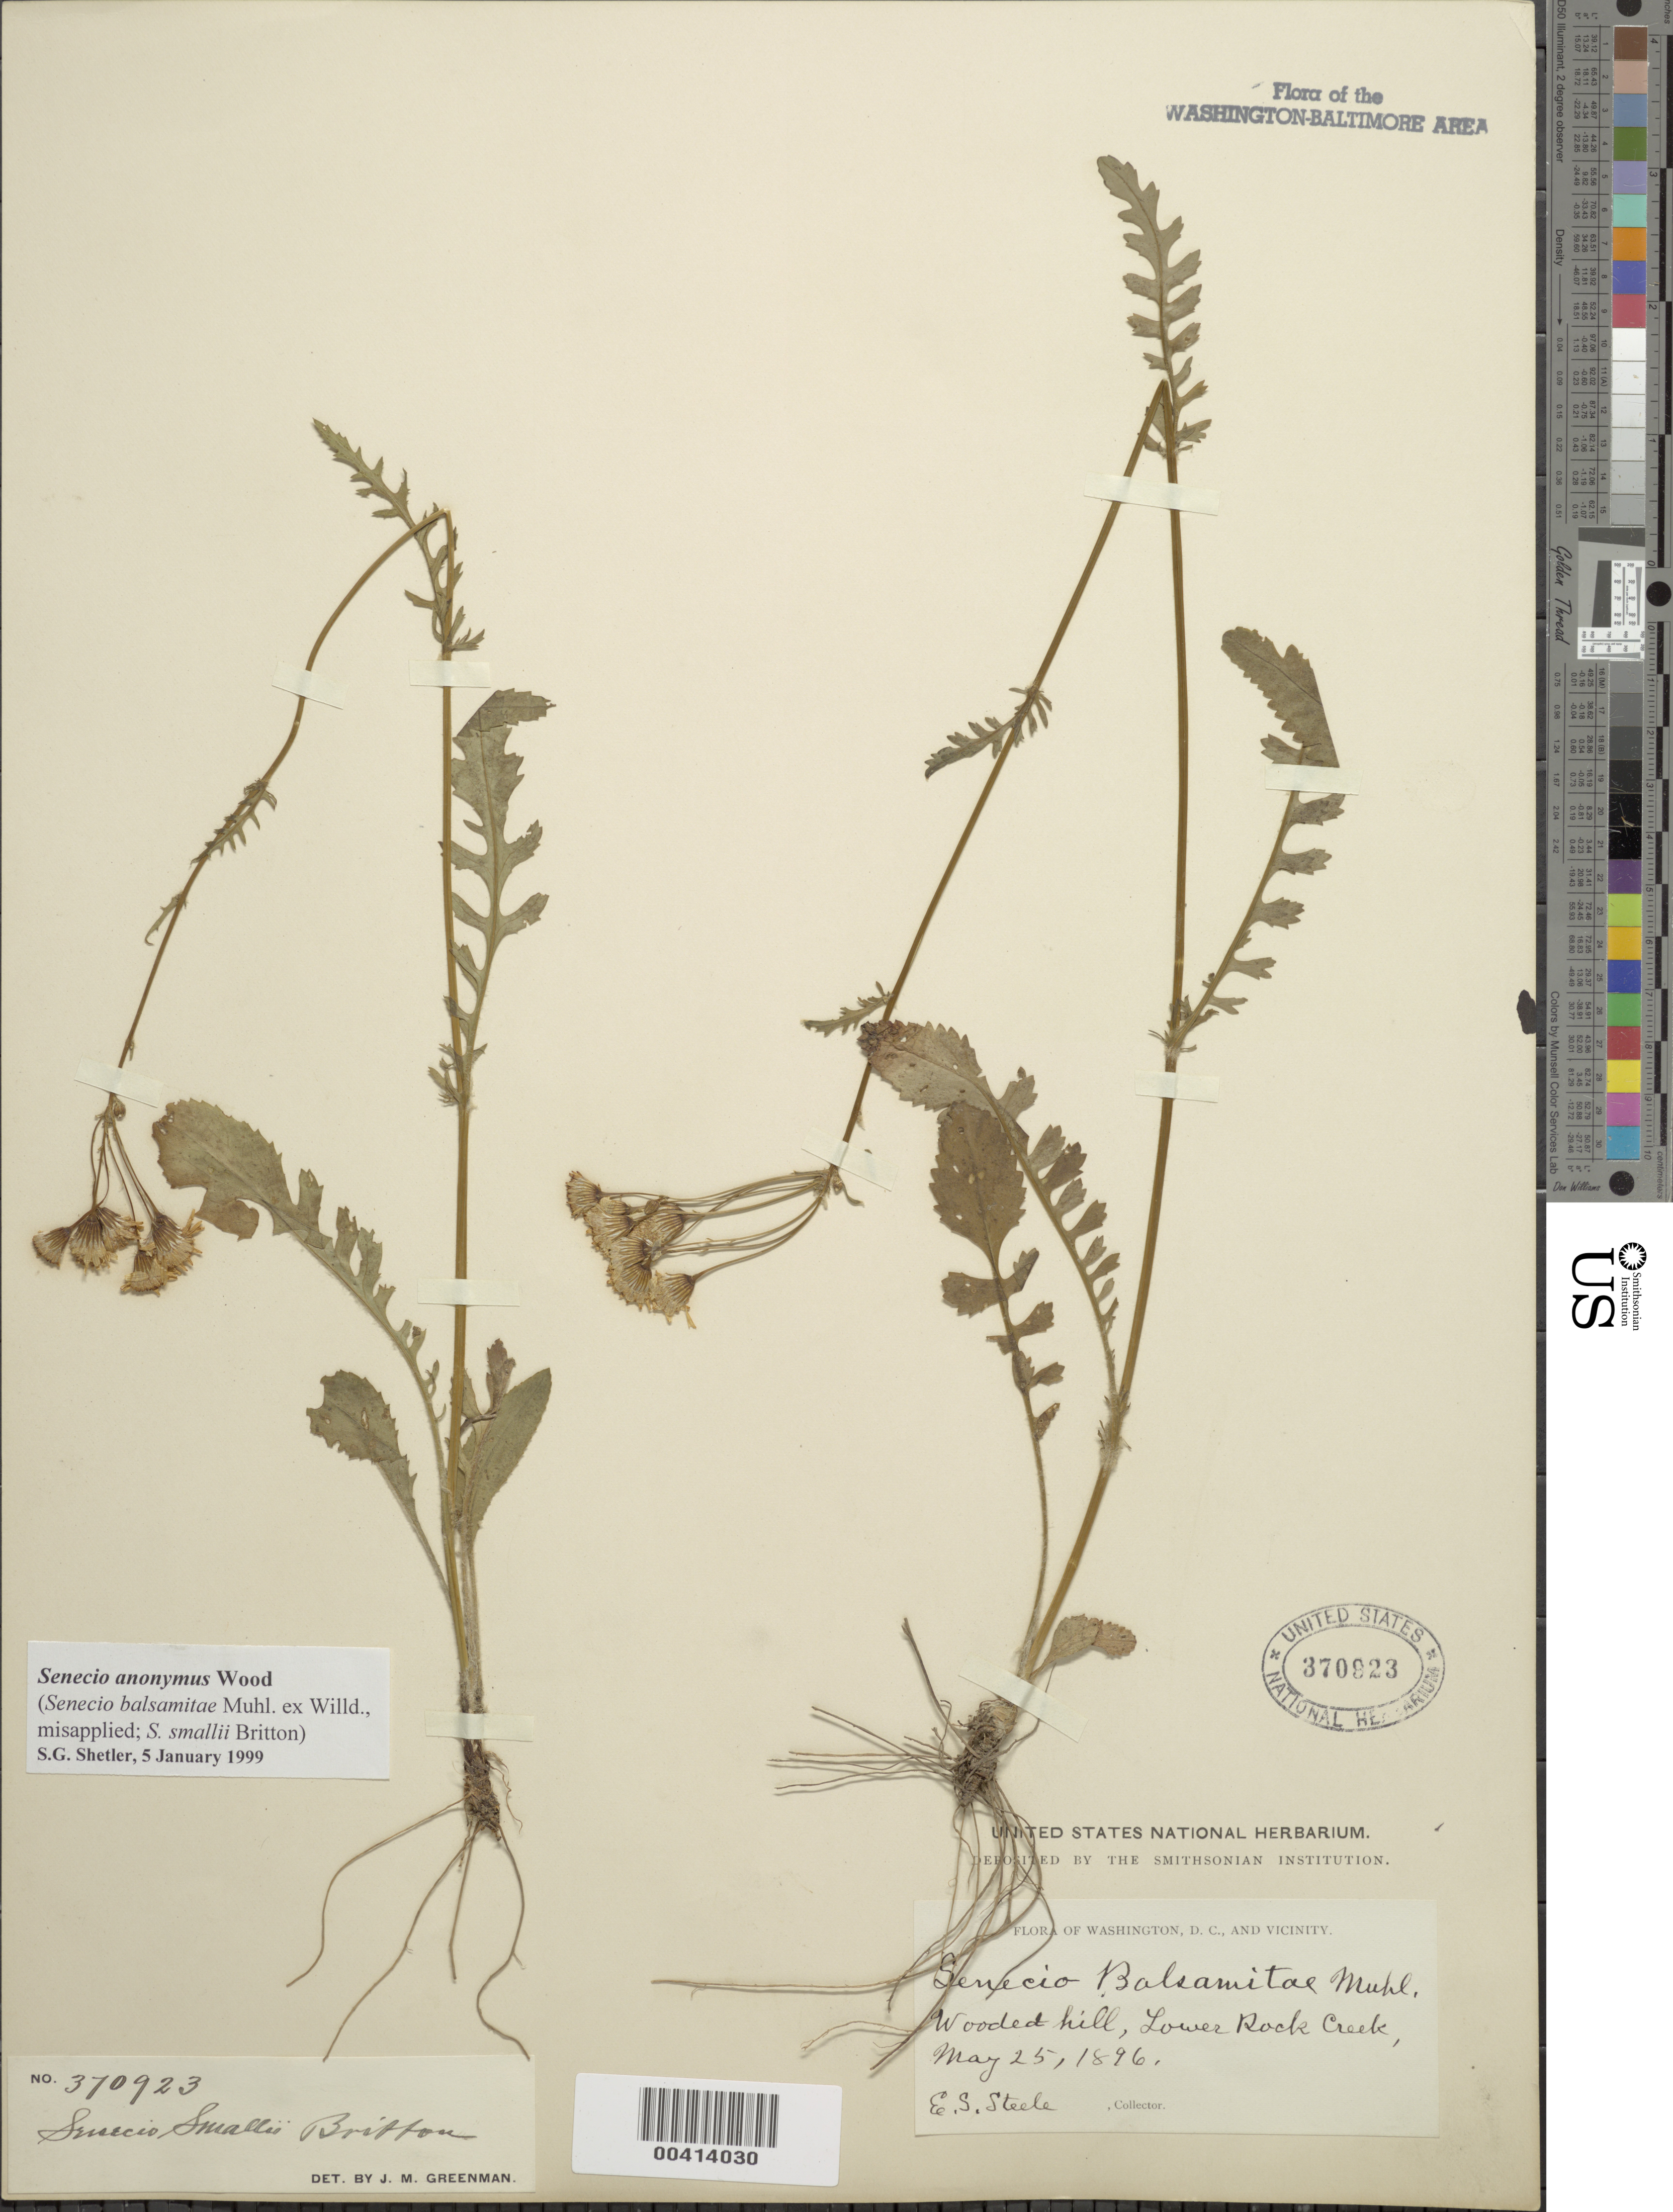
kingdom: Plantae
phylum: Tracheophyta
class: Magnoliopsida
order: Asterales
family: Asteraceae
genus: Packera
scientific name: Packera anonyma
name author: (Alph. Wood) W.A. Weber & Á. Löve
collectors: E. Steele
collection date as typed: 25 May 1896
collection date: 1896-05-25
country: United States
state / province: District of Columbia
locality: lower Rock Creek Rock Creek Park & vicinity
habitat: Wooded hill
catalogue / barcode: US 370923